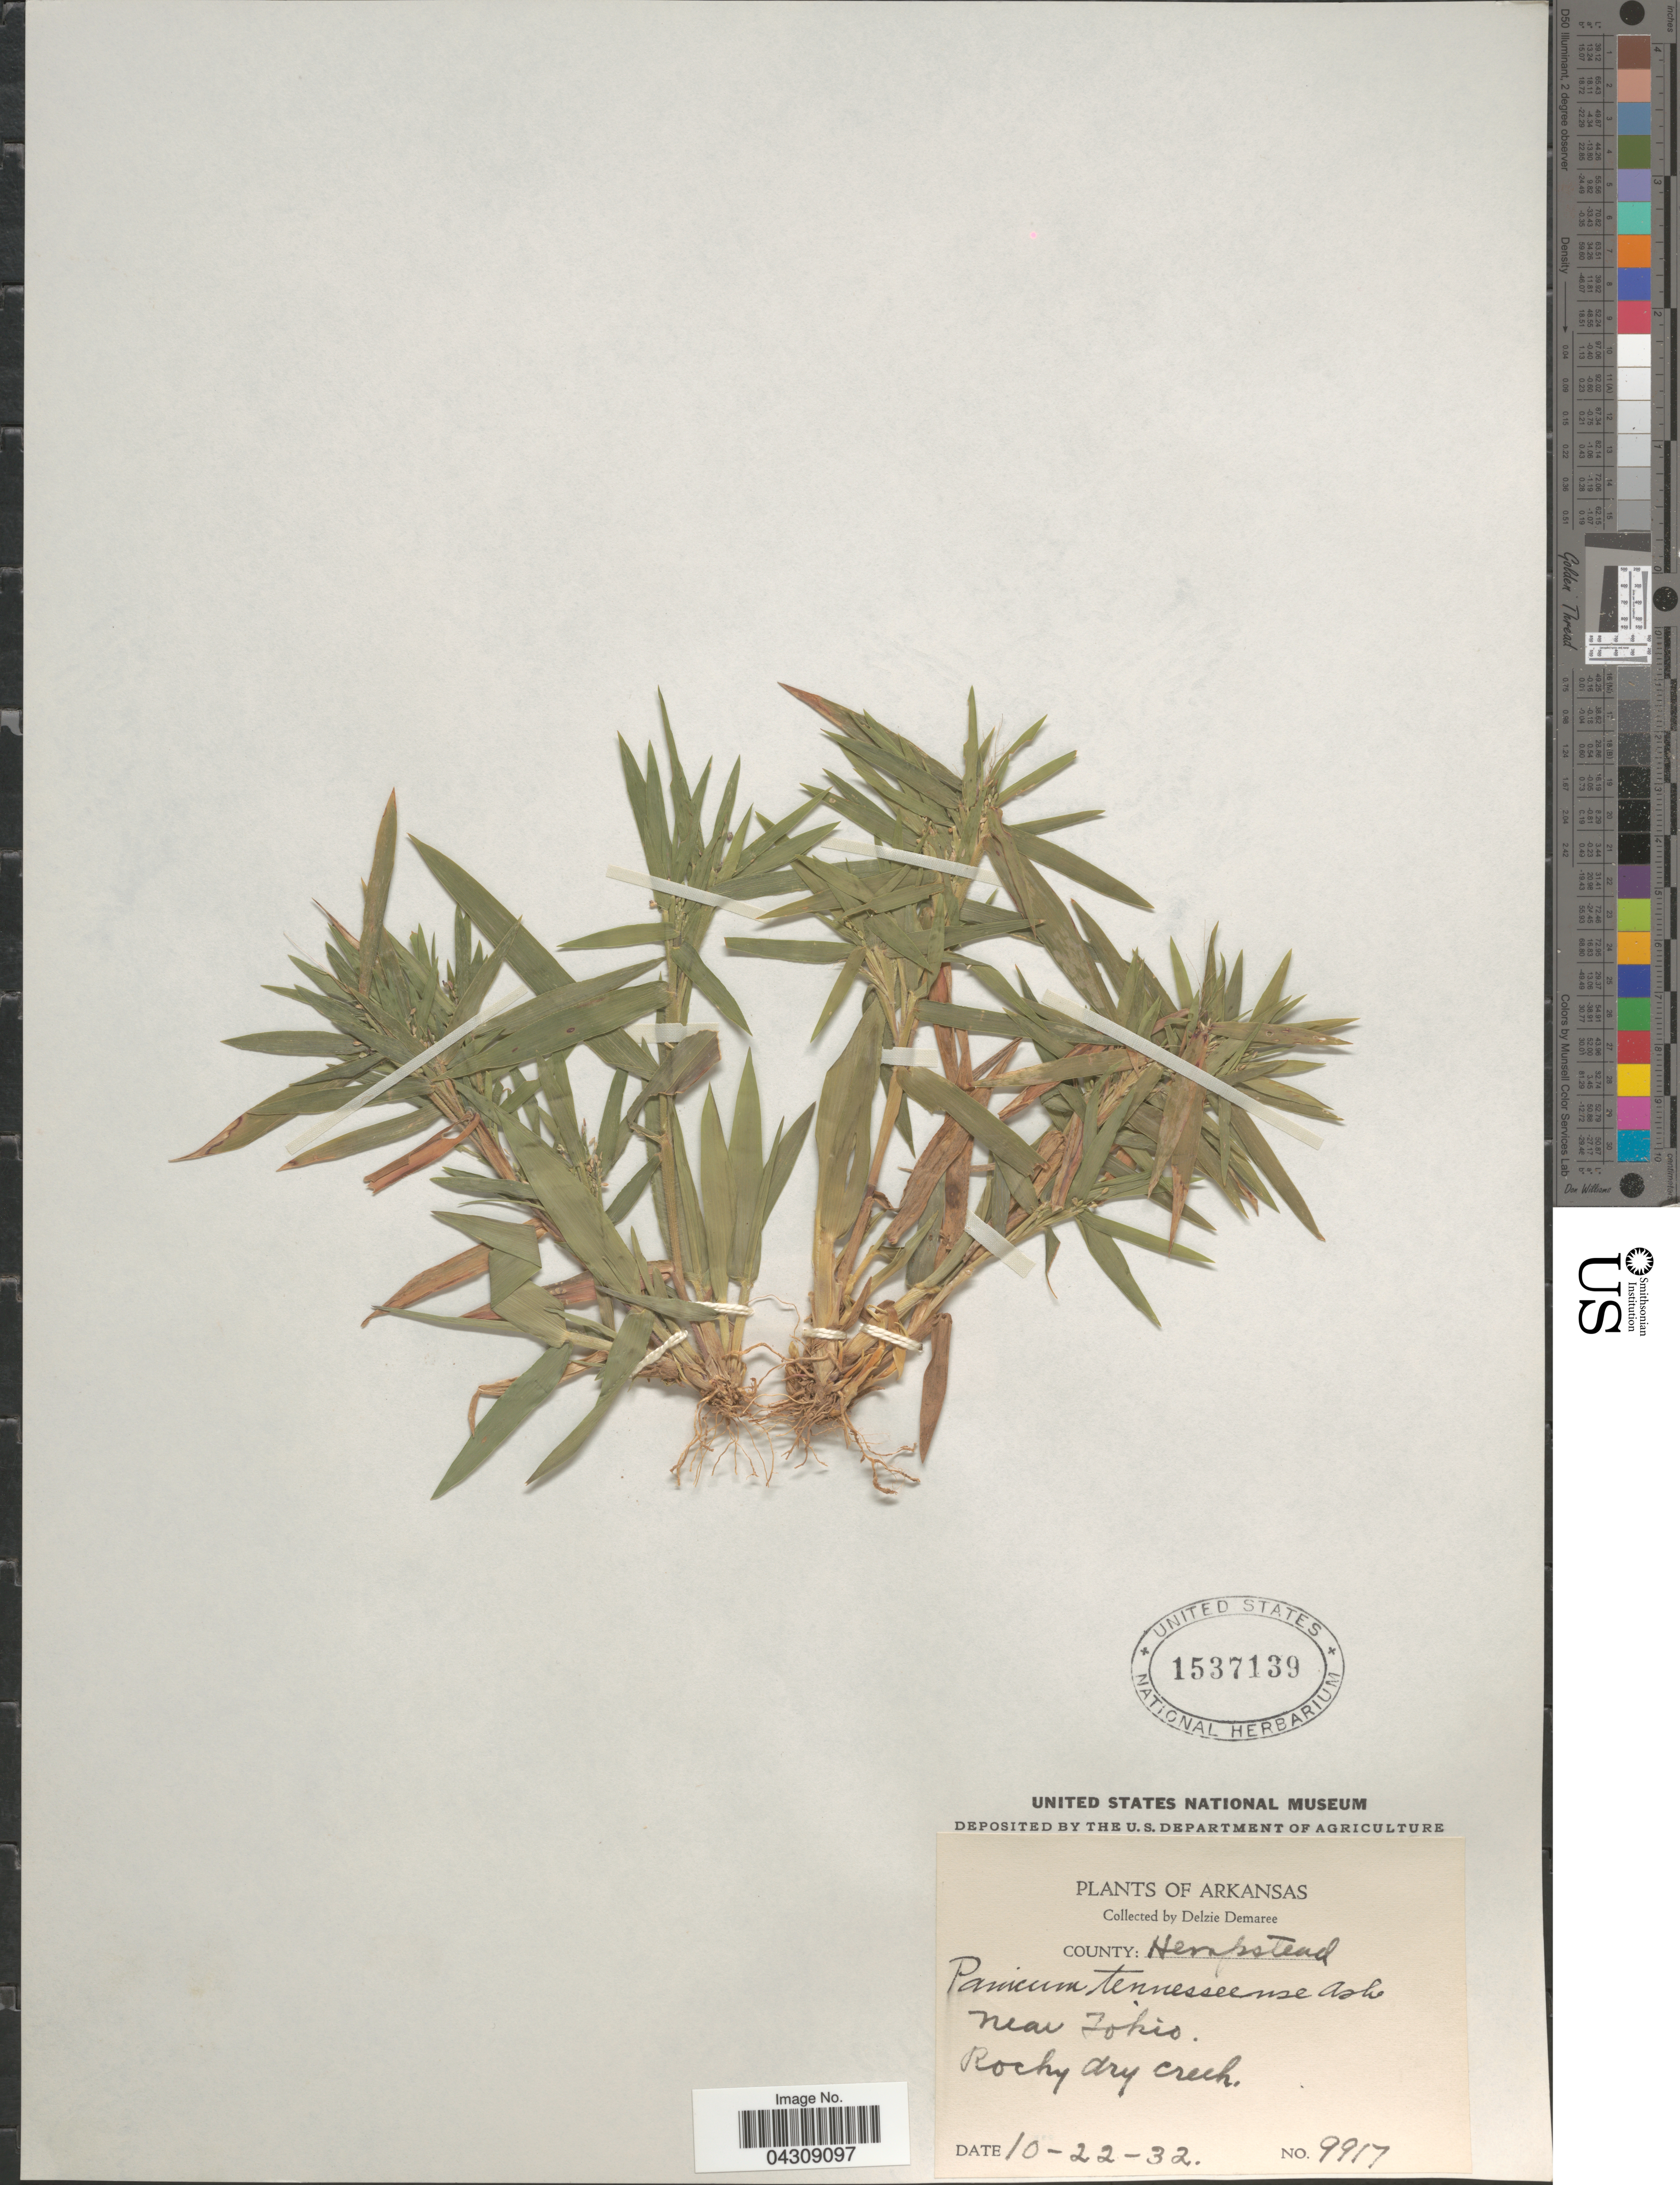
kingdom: Plantae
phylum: Tracheophyta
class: Liliopsida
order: Poales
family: Poaceae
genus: Dichanthelium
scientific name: Dichanthelium acuminatum var. acuminatum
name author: (Sw.) Gould & C.A. Clark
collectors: D. Demaree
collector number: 9917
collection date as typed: Transcribed d/m/y: 22/10/32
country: United States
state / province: Arkansas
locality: County: Hempstead. Near Tokio.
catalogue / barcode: US 1537139